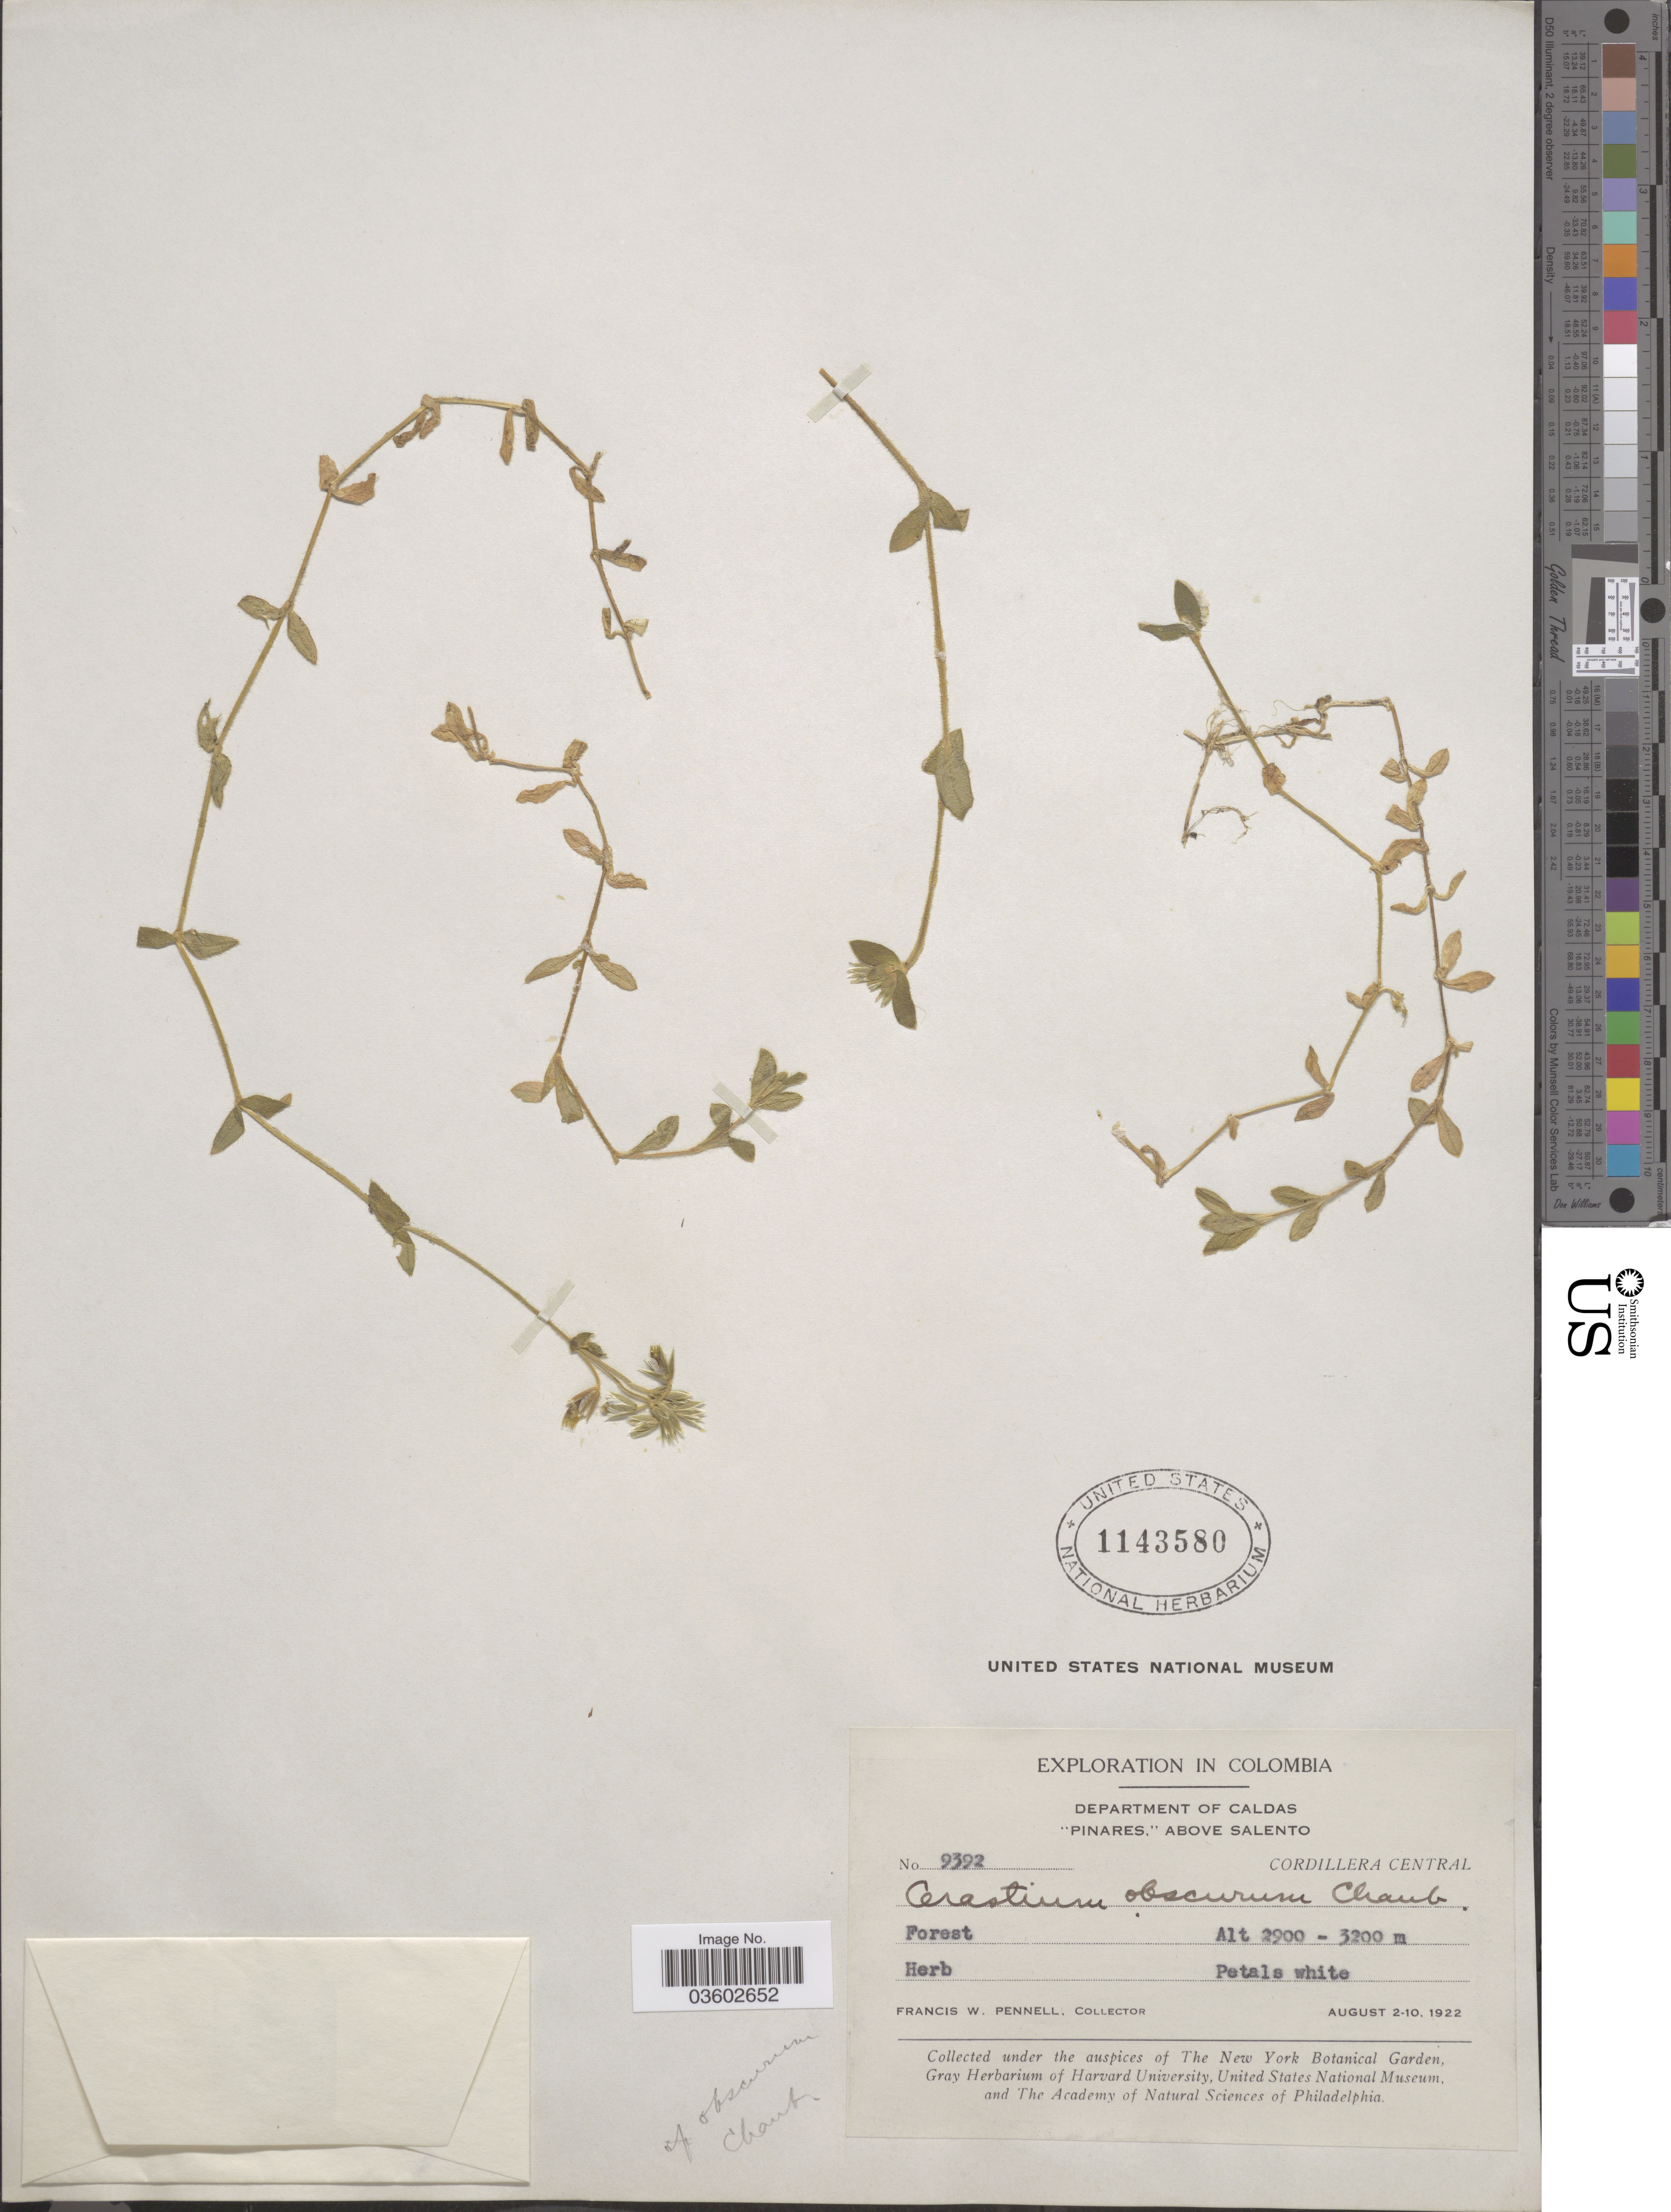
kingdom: Plantae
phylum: Tracheophyta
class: Magnoliopsida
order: Caryophyllales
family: Caryophyllaceae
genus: Cerastium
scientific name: Cerastium obscurum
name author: Chaub.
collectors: F. W. Pennell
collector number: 9392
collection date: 1922-08-02/1922-08-10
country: Colombia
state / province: Caldas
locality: Department of Caldas. "Pinares," above Salento. Cordillera Central.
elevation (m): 2900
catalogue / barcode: US 1143580